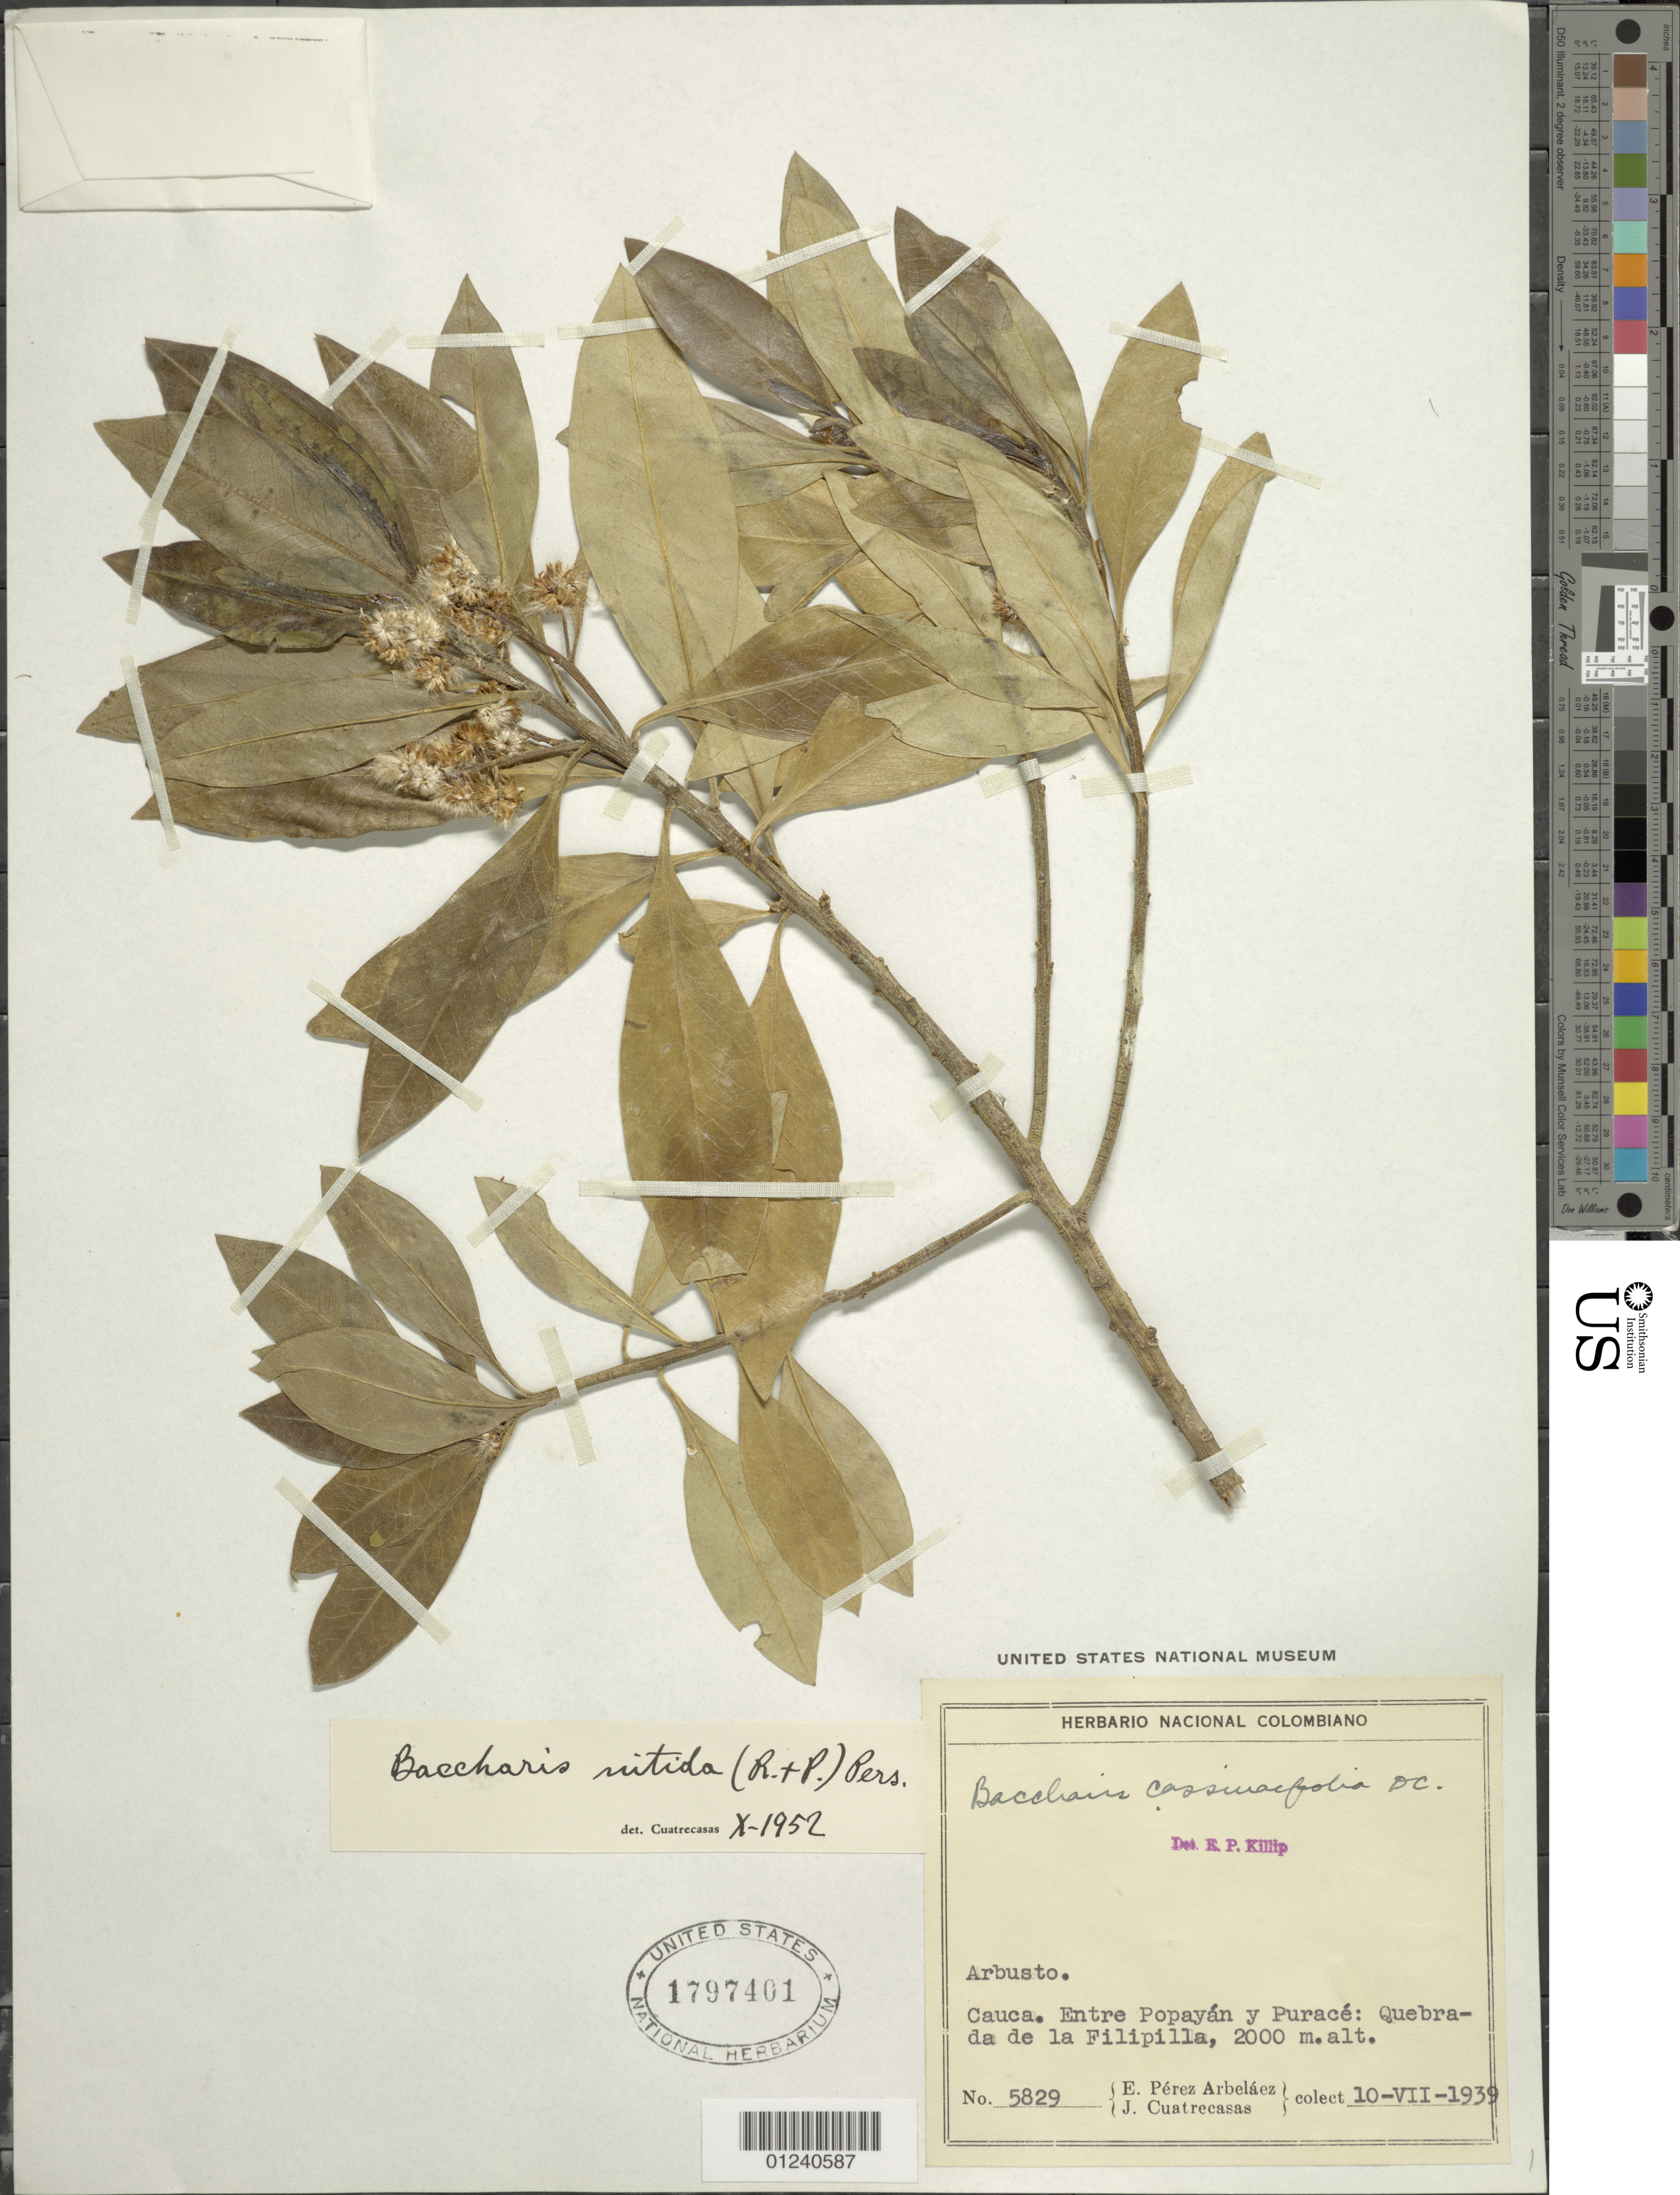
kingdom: Plantae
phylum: Tracheophyta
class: Magnoliopsida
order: Asterales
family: Asteraceae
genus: Baccharis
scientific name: Baccharis nitida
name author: (Ruiz & Pav.) Pers.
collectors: E. Pérez Arbeláez & J. Cuatrecasas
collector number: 5829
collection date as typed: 10 July 1939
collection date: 1939-07-10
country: Colombia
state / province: Cauca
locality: Entre Popayan y Purace: Quebrada de la Filipilla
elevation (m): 2000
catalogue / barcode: US 1797401